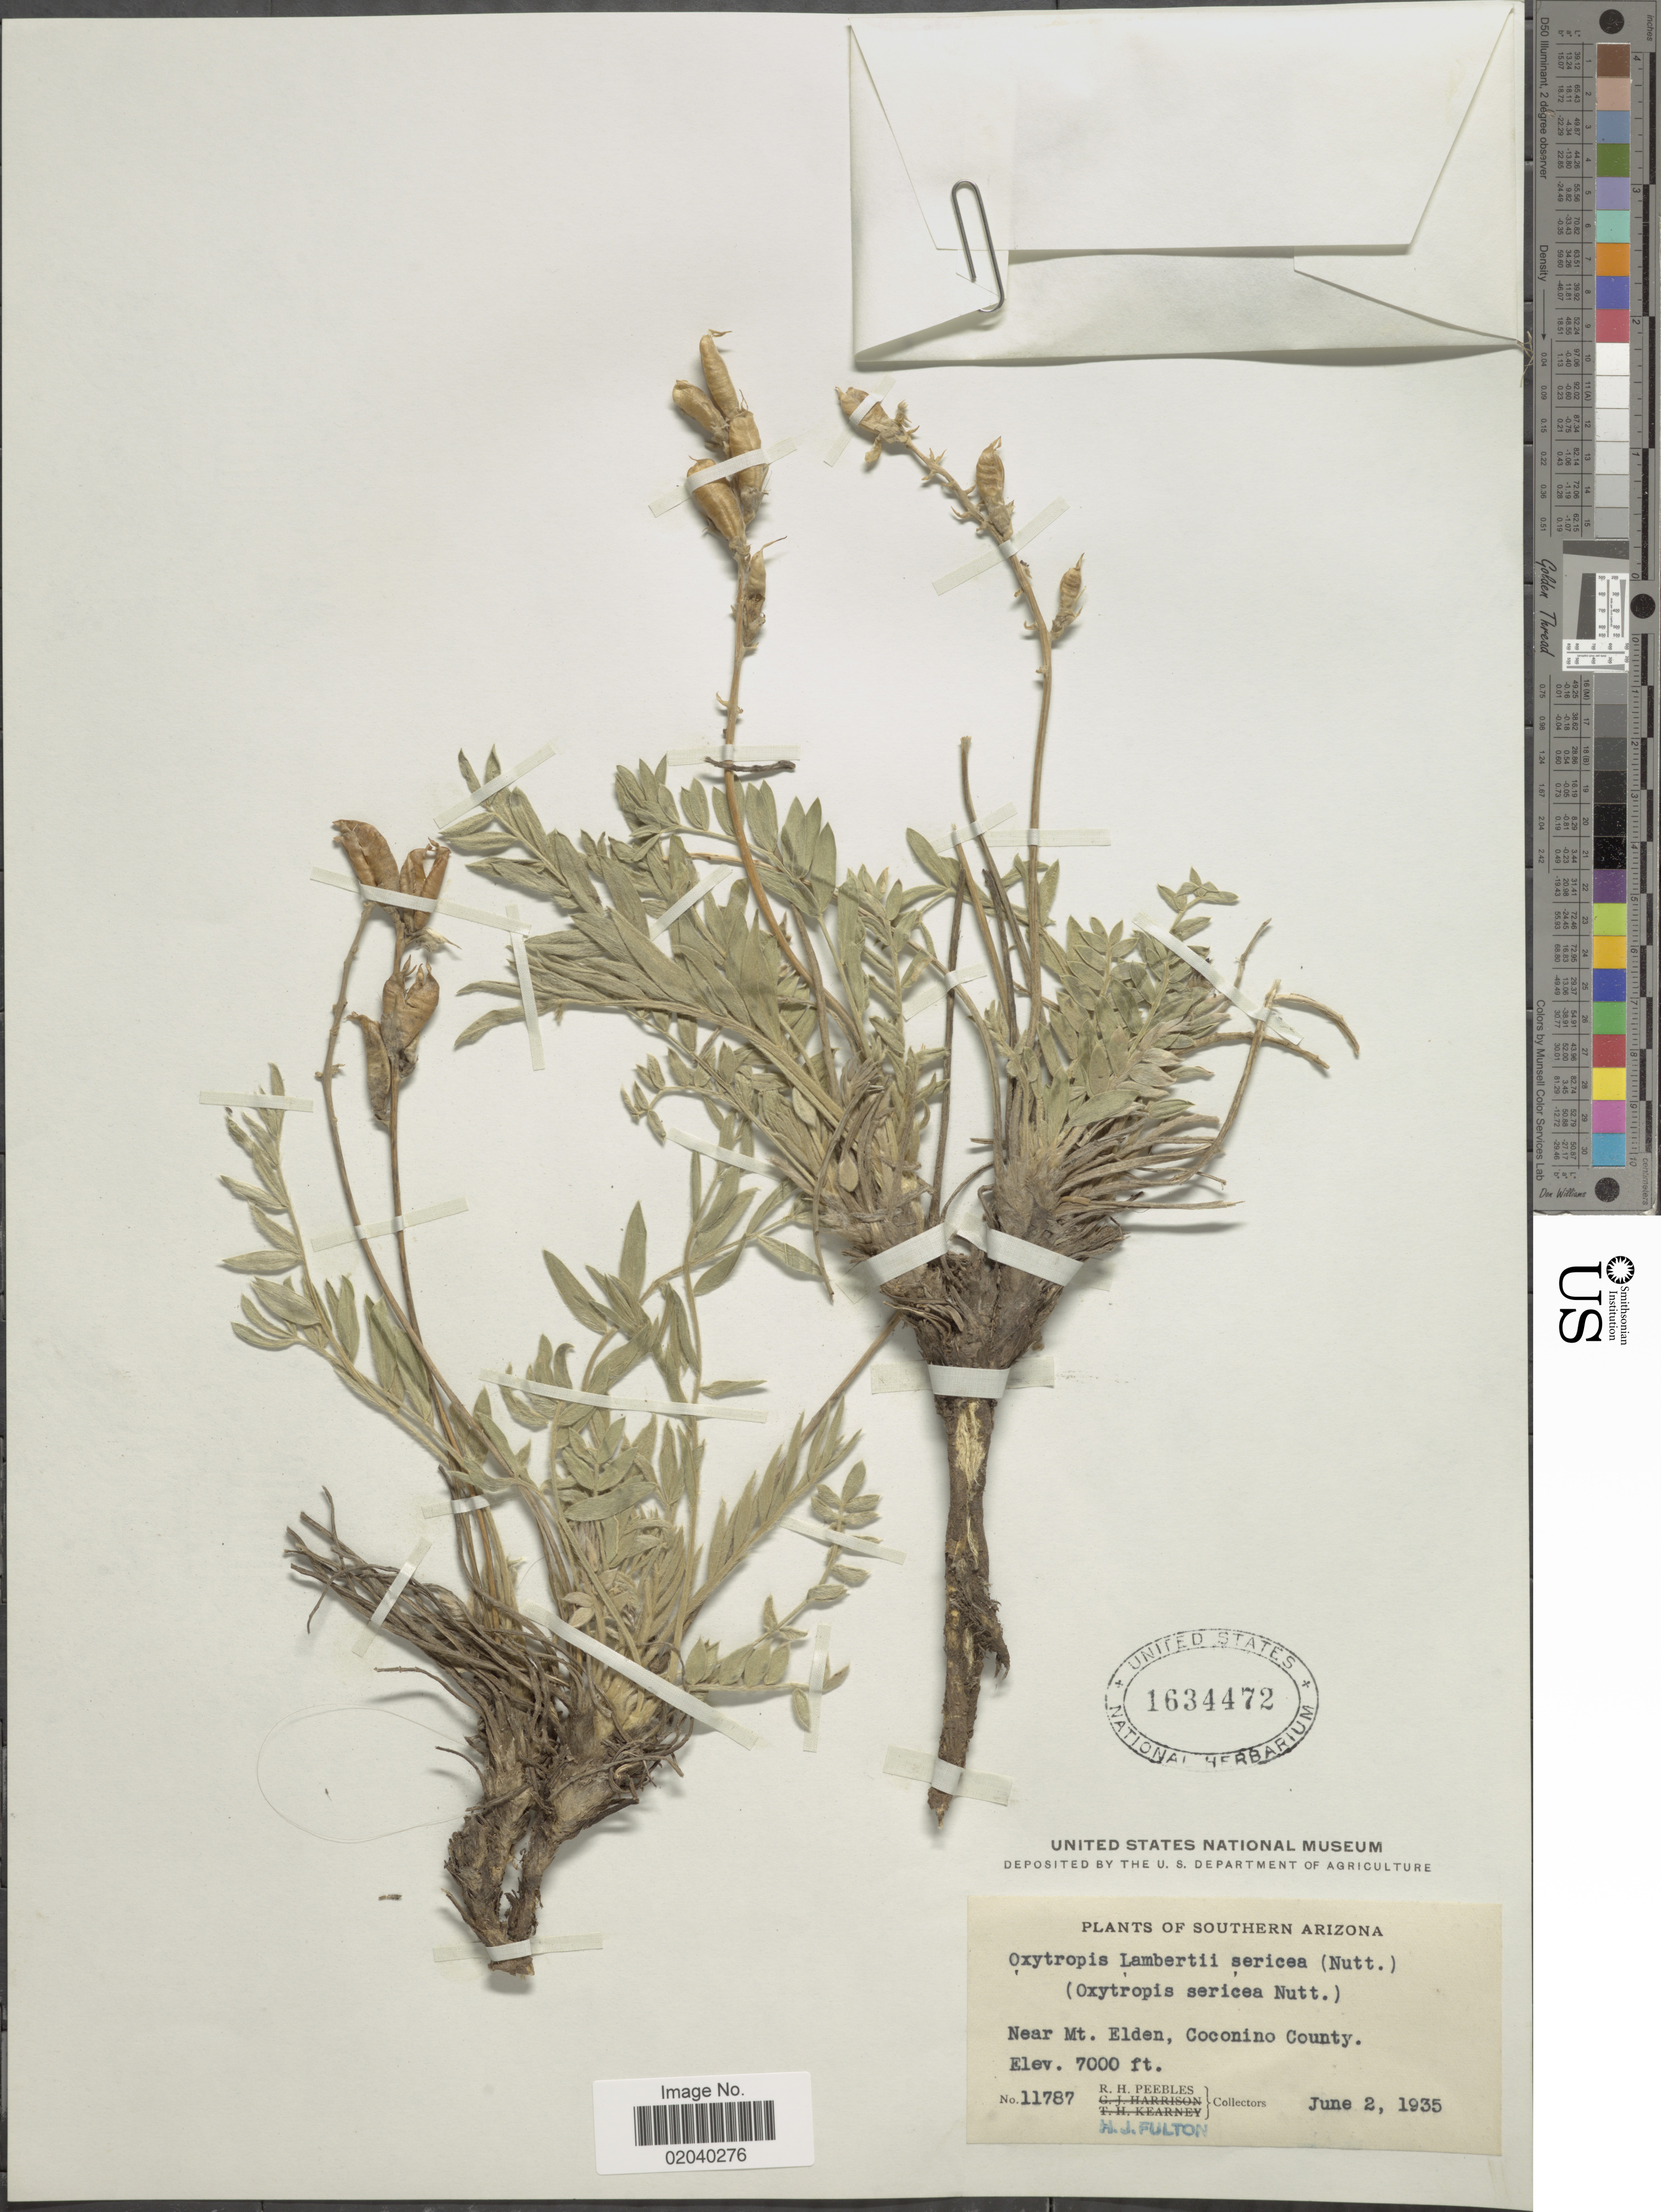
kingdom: Plantae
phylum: Tracheophyta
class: Magnoliopsida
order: Fabales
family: Fabaceae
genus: Oxytropis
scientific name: Oxytropis sericea var. sericea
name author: Nutt.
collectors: R. H. Peebles & H. Fulton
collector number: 11787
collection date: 1935-06-02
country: United States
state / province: Arizona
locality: Southern Arizona, Near Mt Elden, Coconino County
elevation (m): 2134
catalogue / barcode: US 1634472